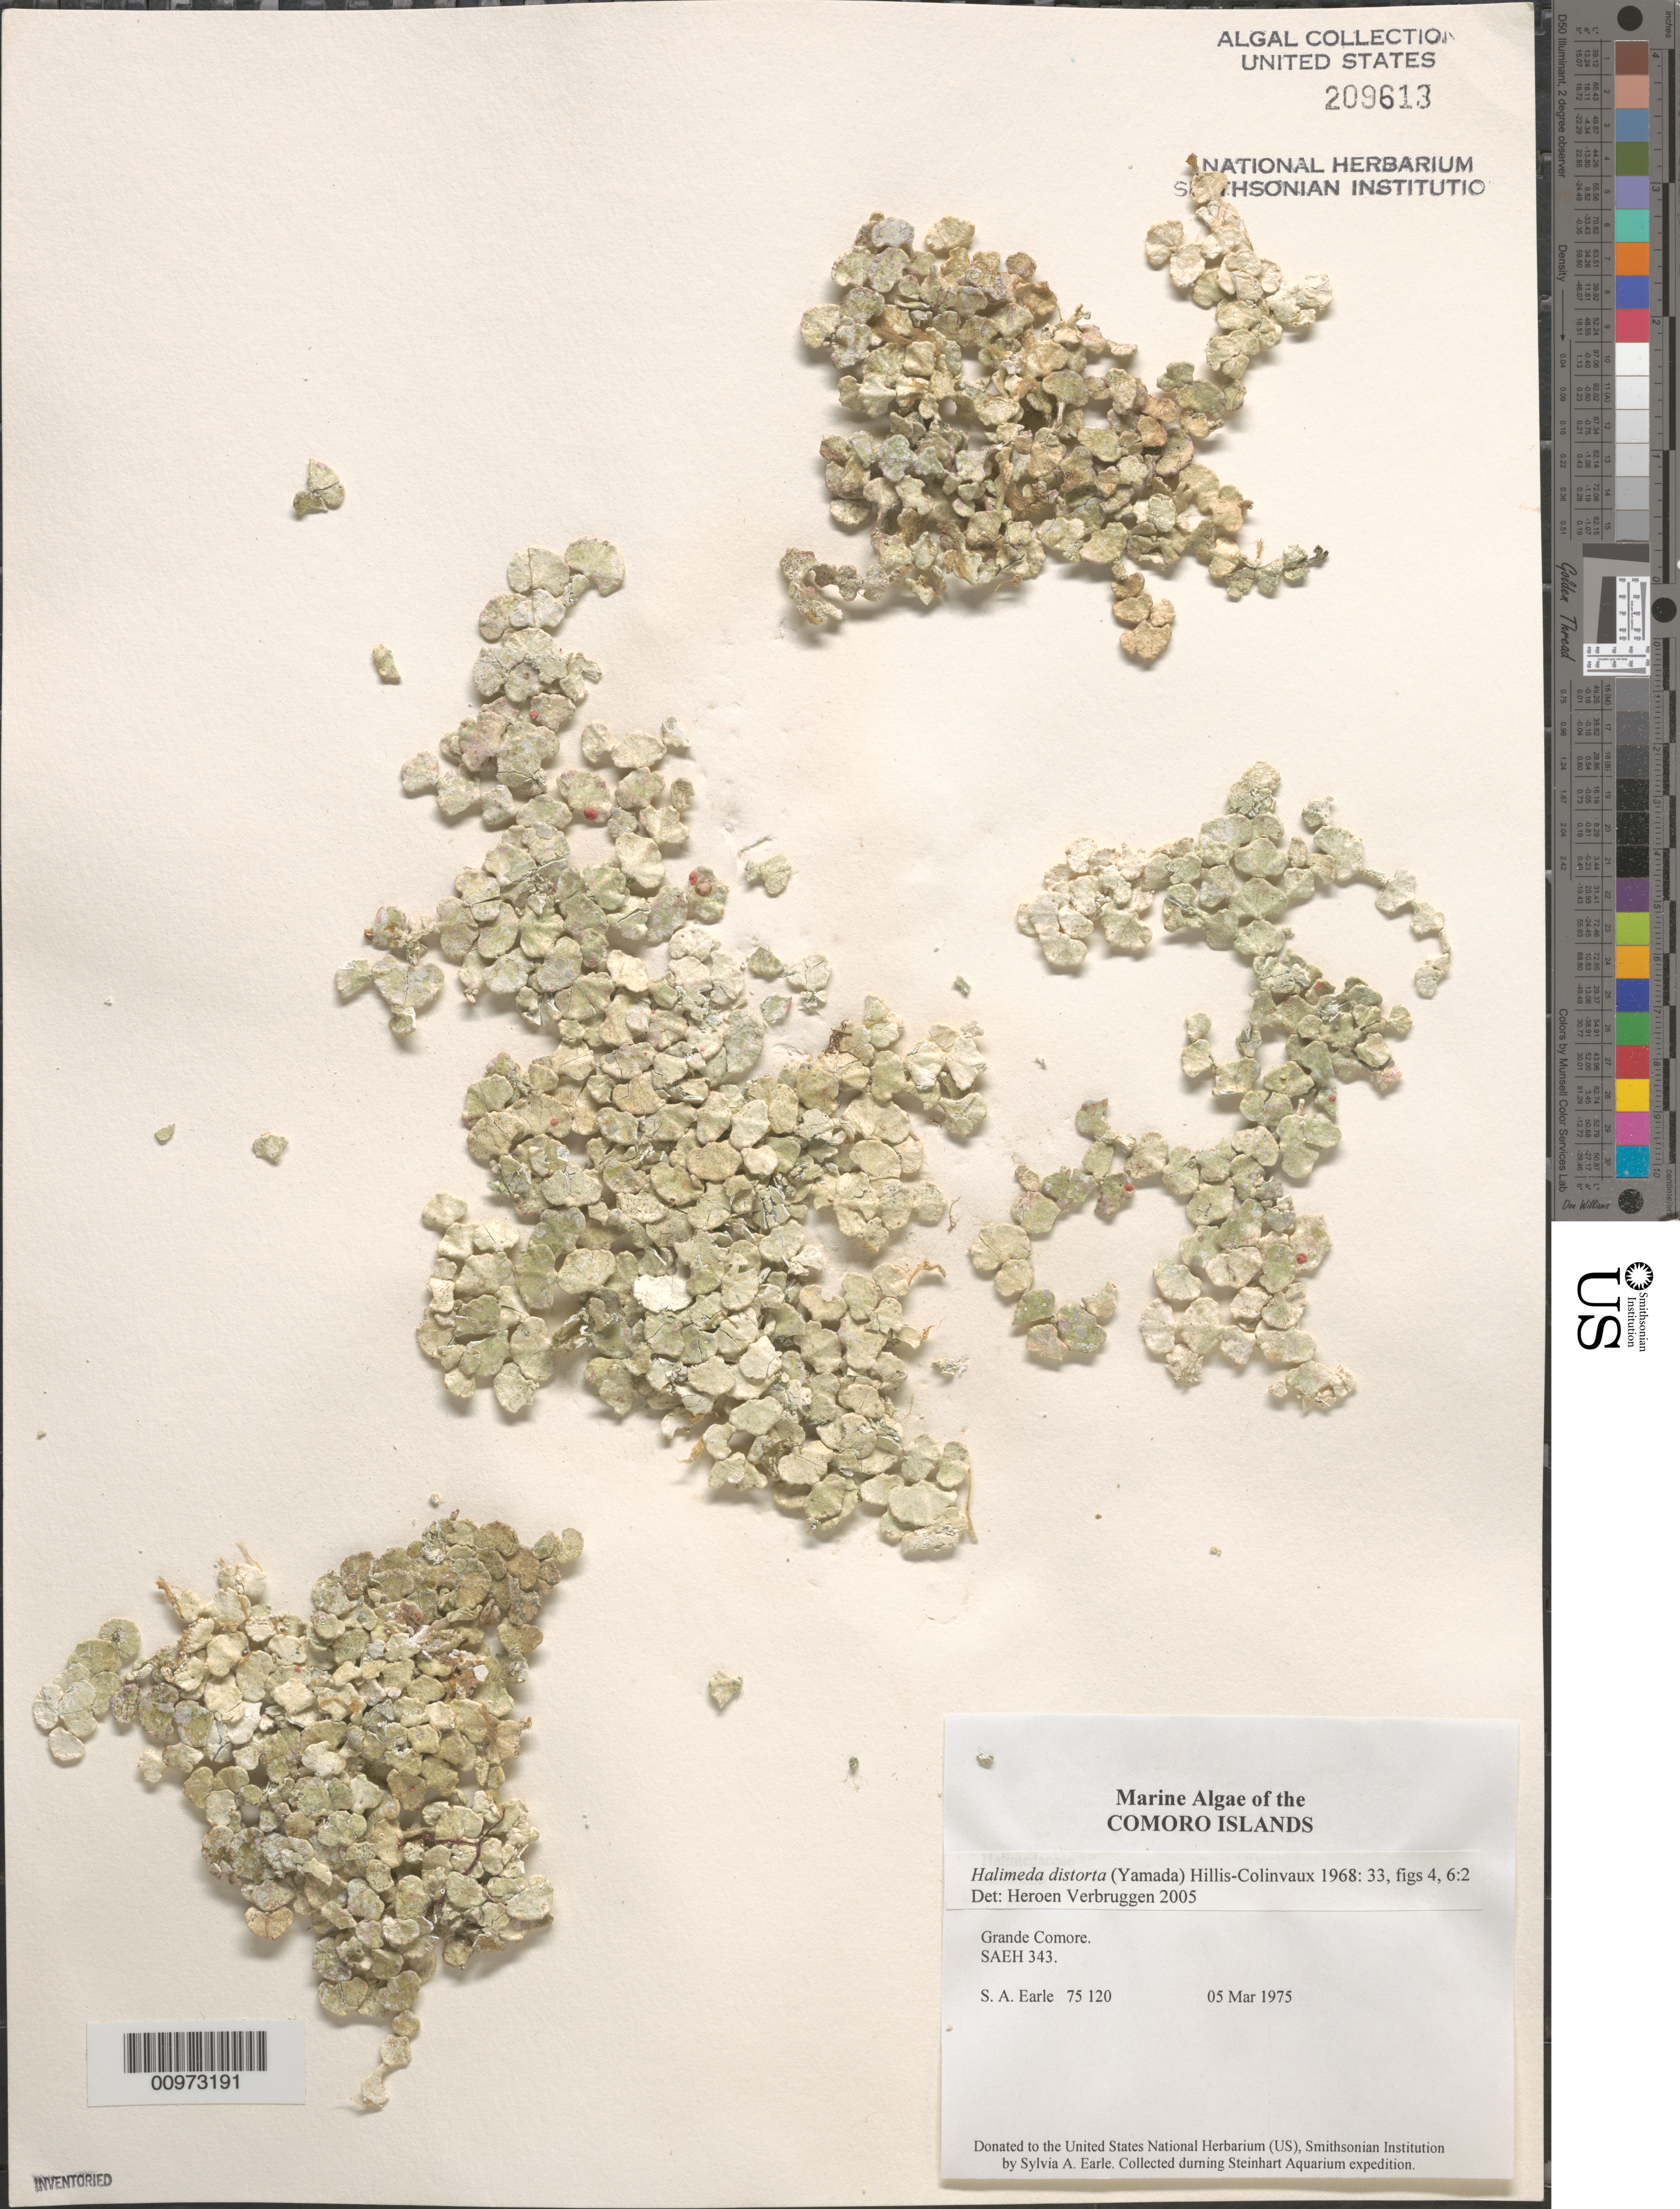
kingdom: Plantae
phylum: Chlorophyta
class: Ulvophyceae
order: Bryopsidales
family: Halimedaceae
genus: Halimeda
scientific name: Halimeda distorta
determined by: Verbruggen, H.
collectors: S. A. Earle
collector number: SE 75120 & SAEH 343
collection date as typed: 05 Mar 1975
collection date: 1975-03-05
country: Comoros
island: Grande Comore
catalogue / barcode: US 209613